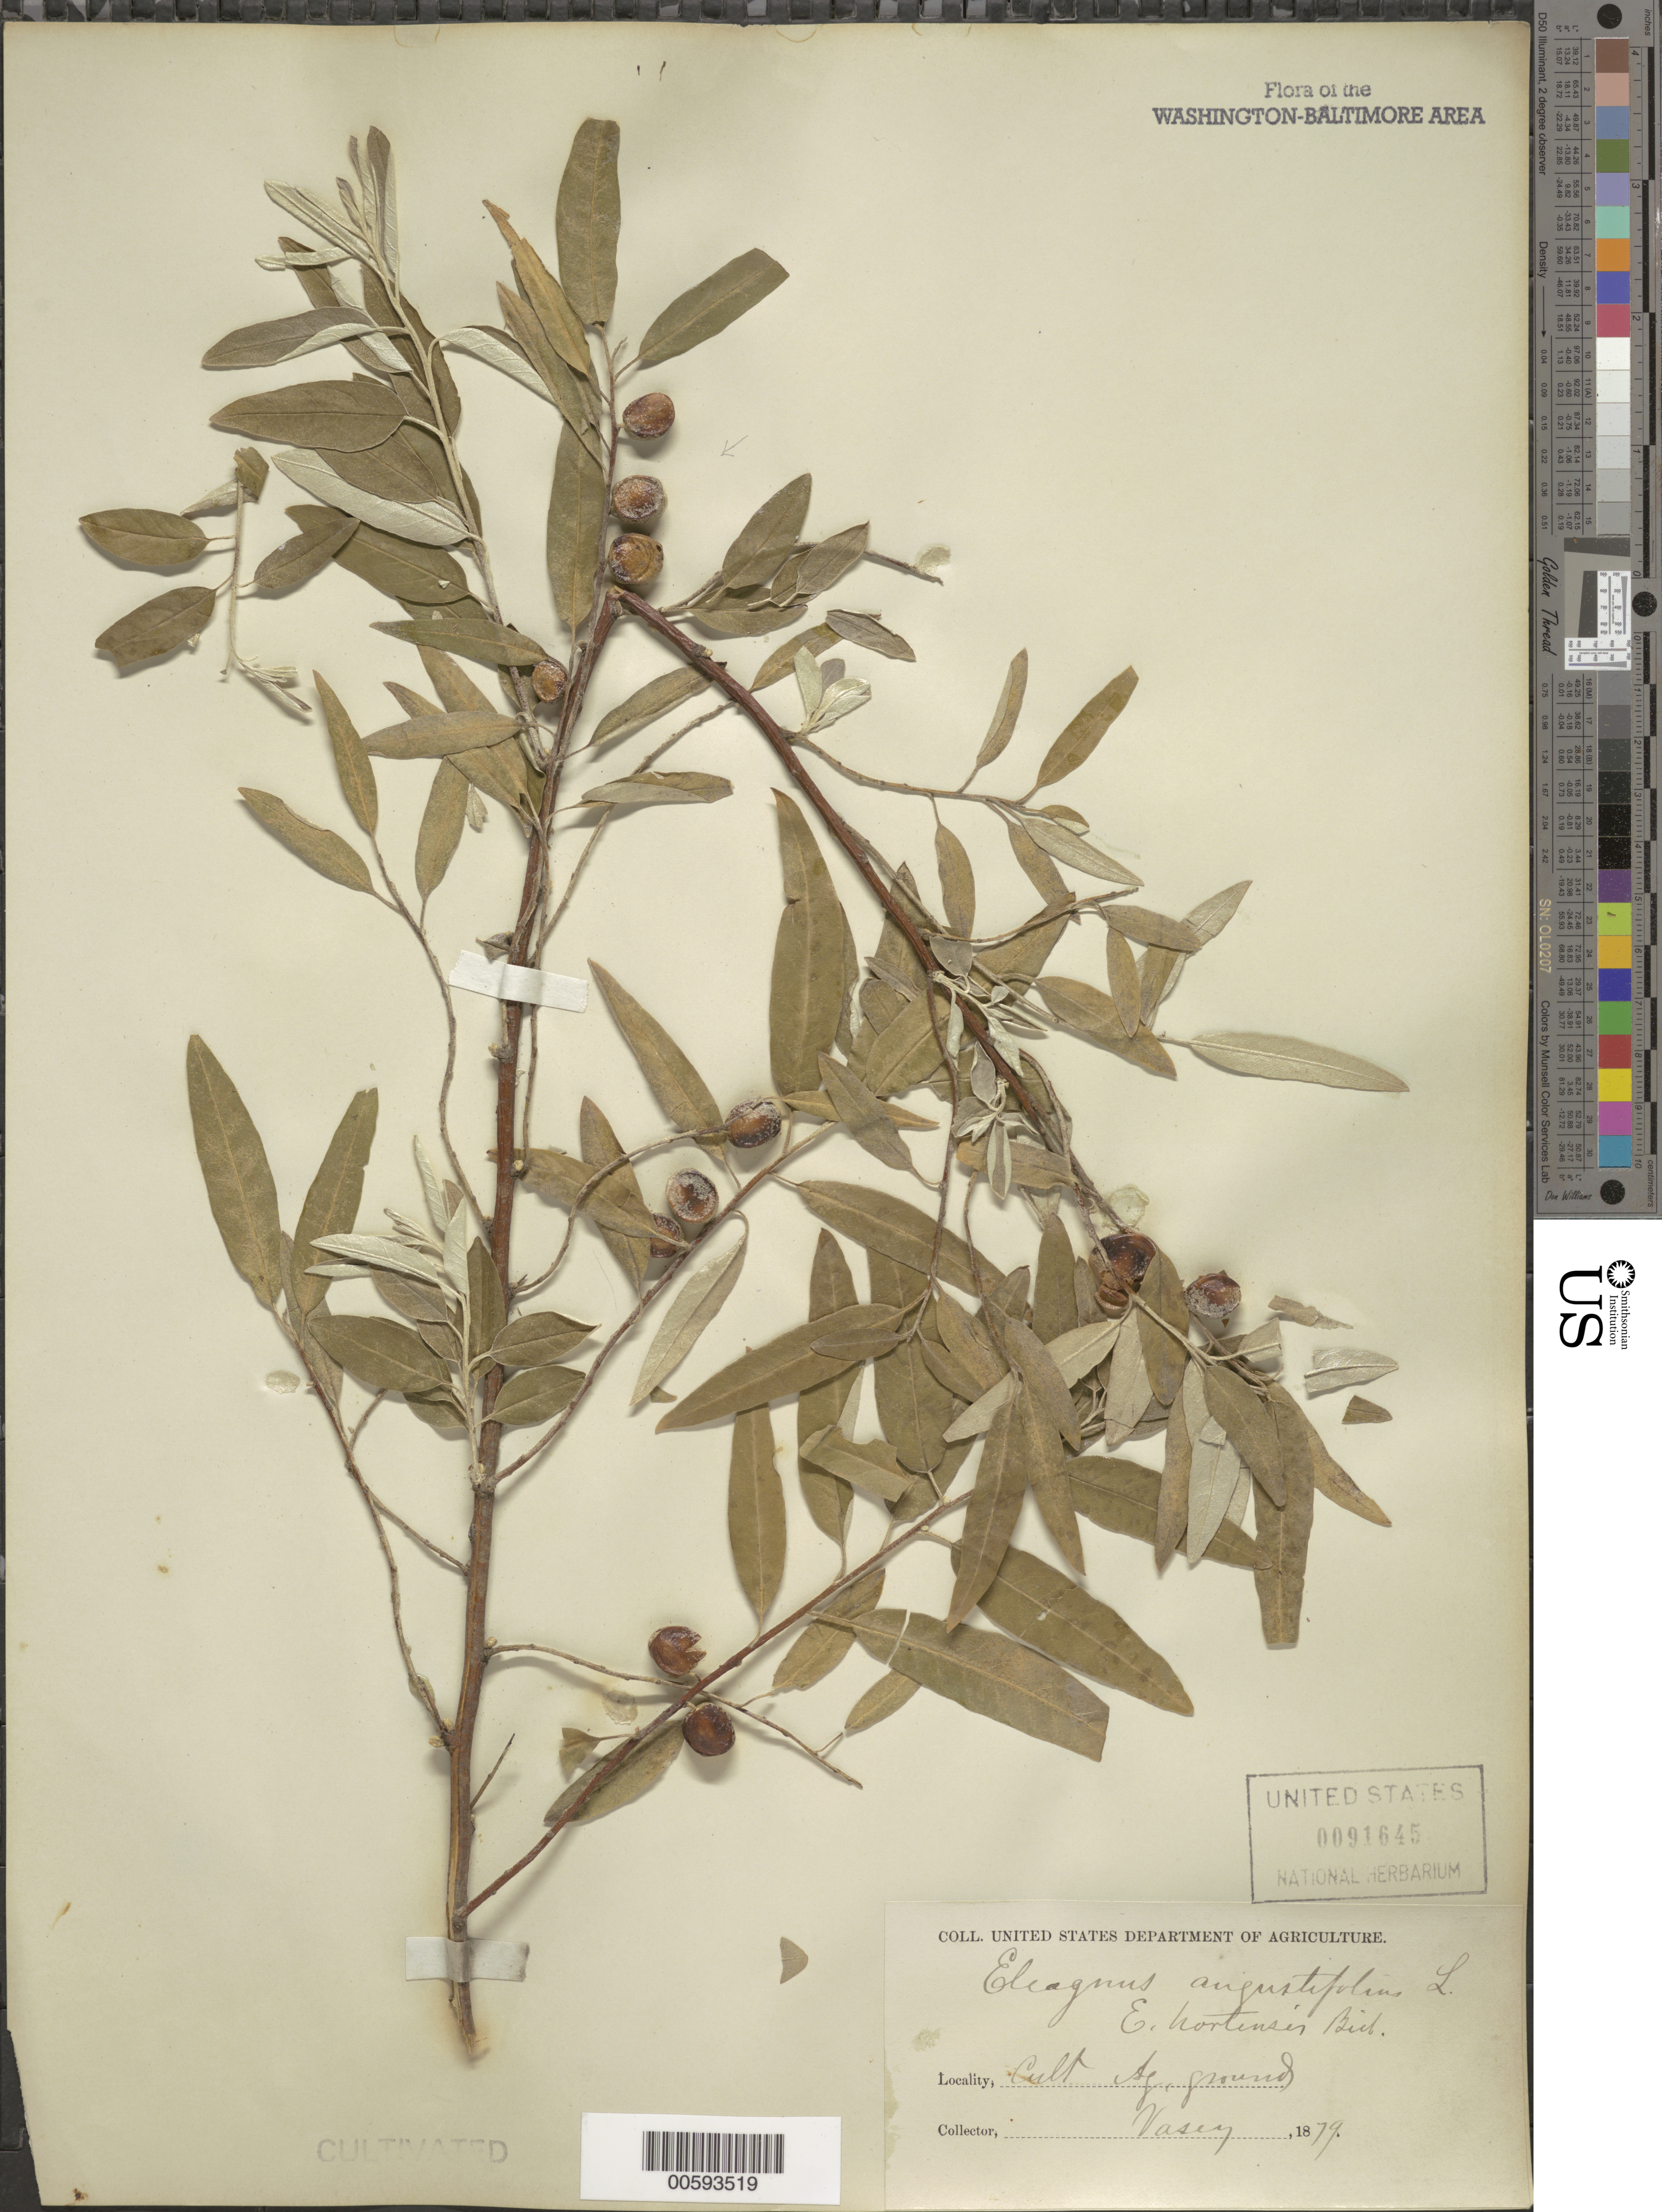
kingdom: Plantae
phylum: Tracheophyta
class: Magnoliopsida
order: Rosales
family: Elaeagnaceae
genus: Elaeagnus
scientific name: Elaeagnus angustifolia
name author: L.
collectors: G. Vasey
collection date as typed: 1879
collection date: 1879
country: United States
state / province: District of Columbia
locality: Department of Agriculture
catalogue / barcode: US 91645